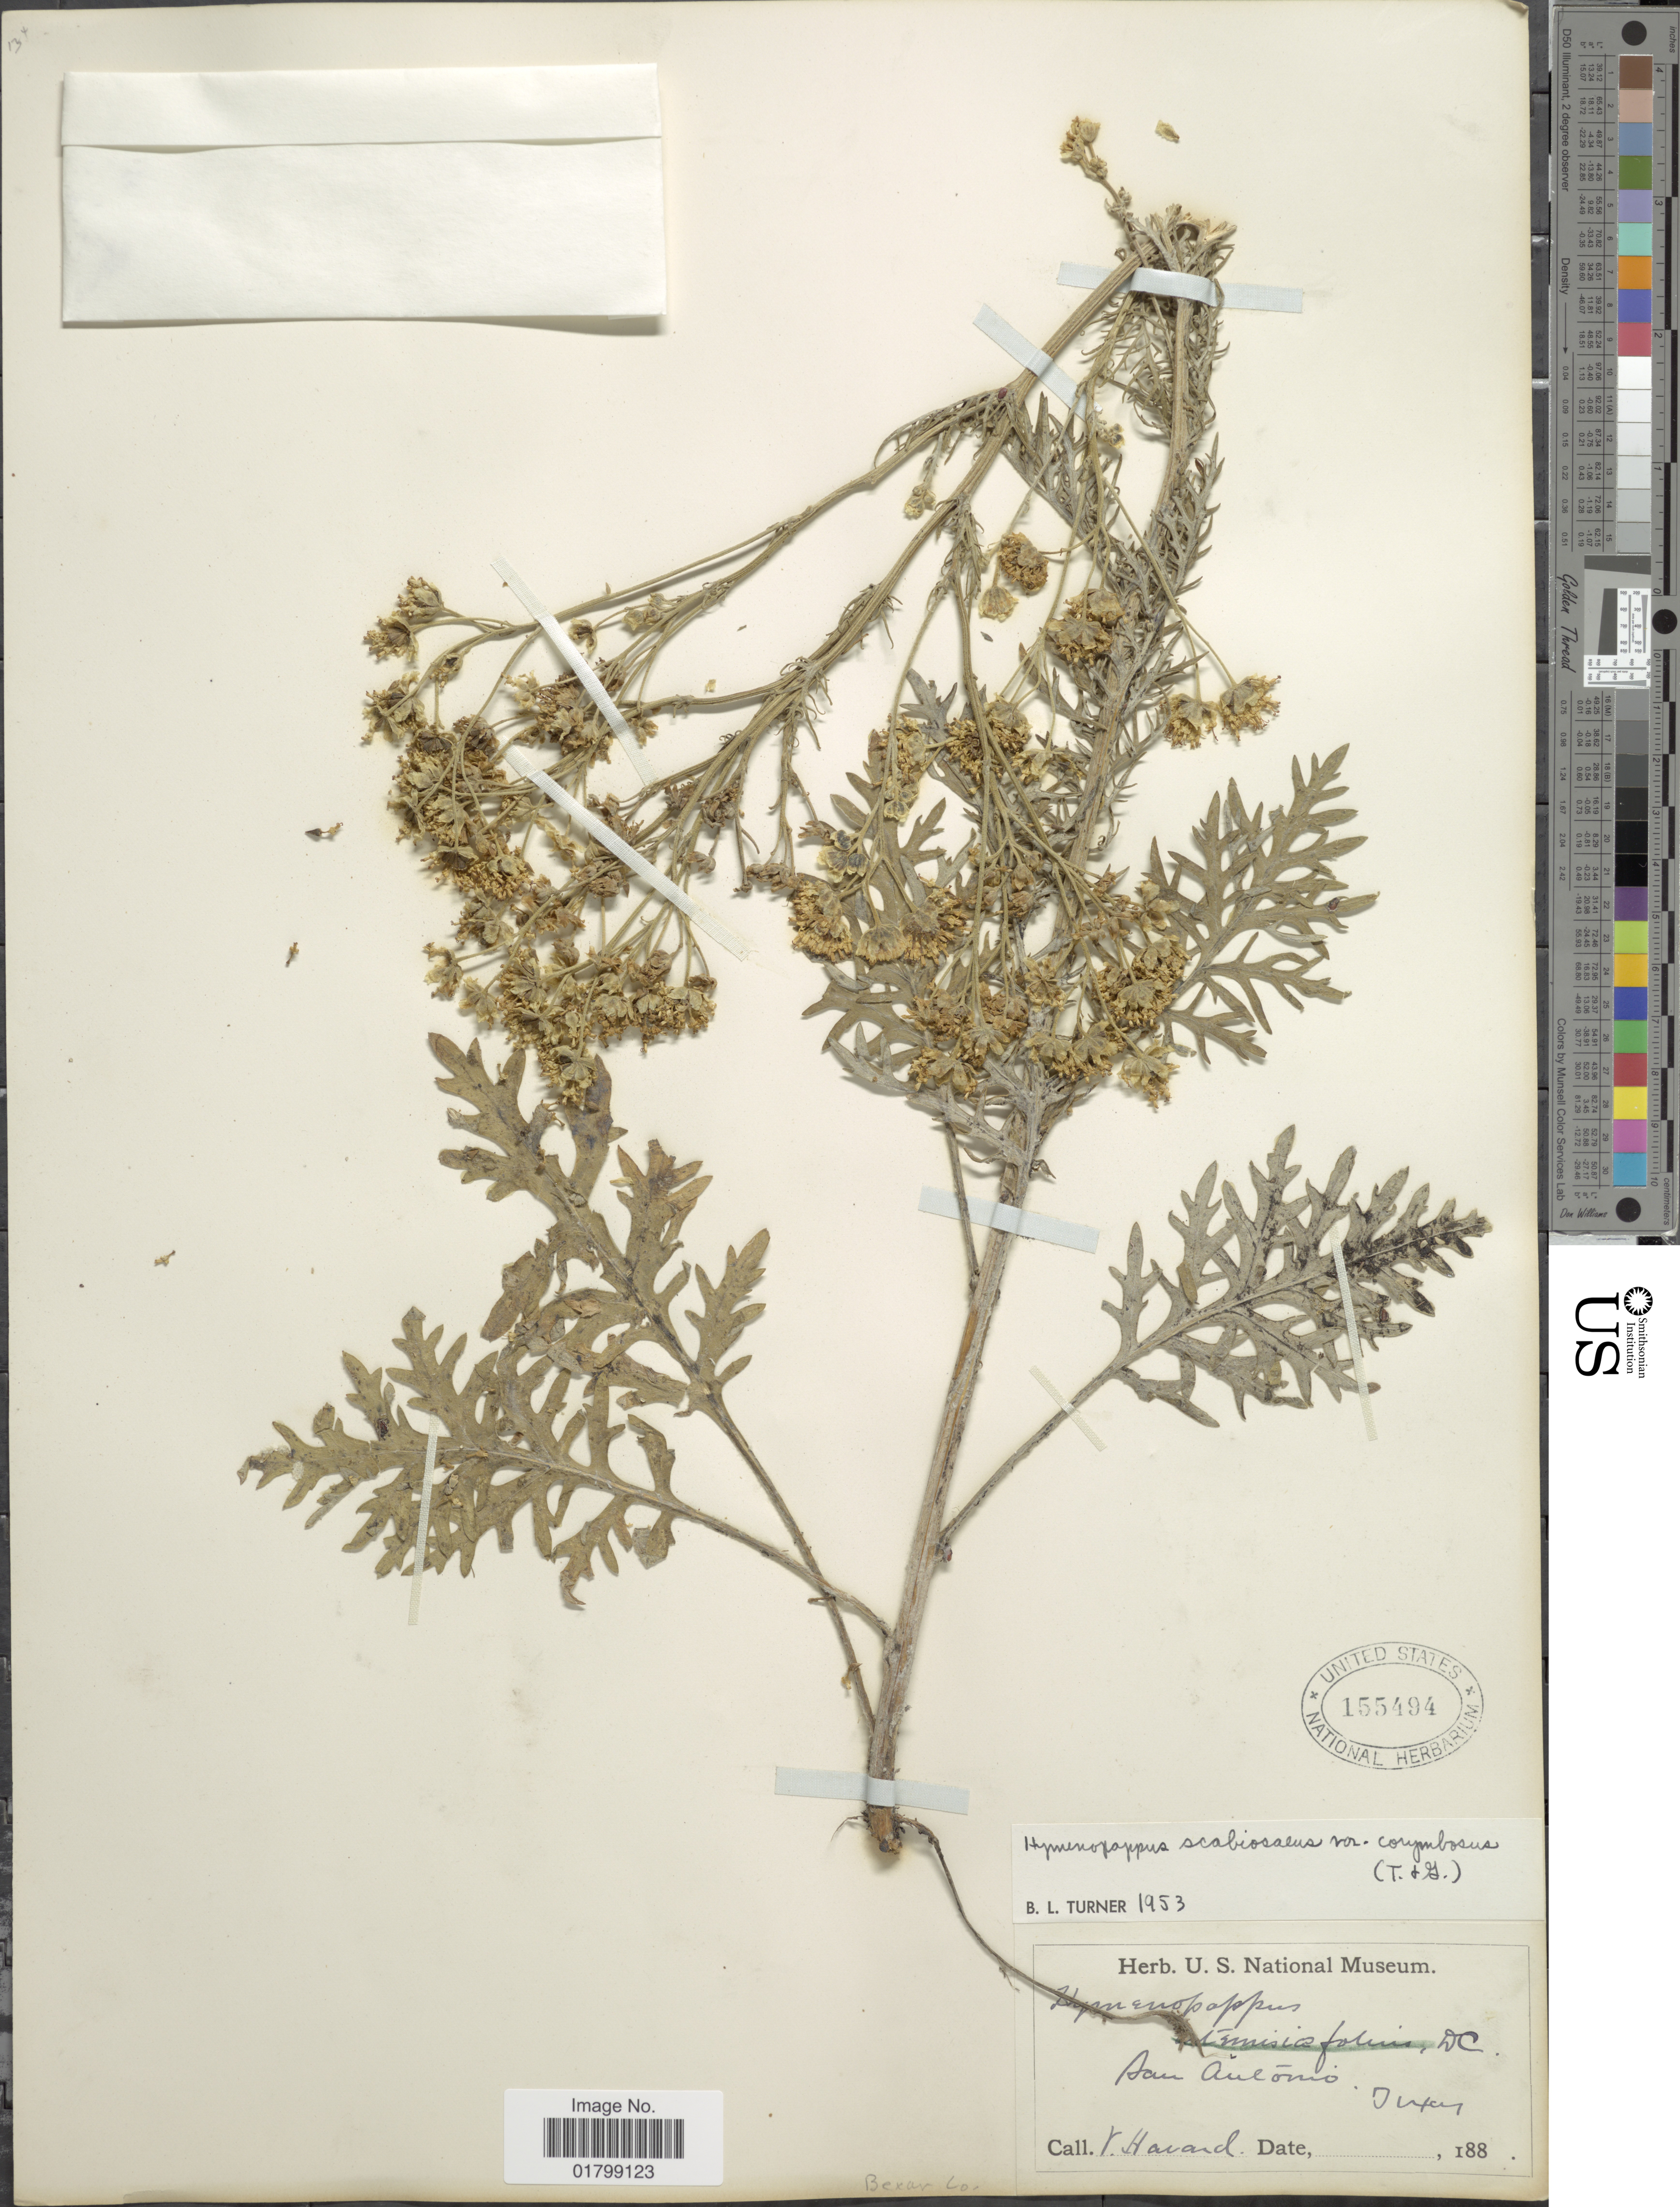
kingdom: Plantae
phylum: Tracheophyta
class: Magnoliopsida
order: Asterales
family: Asteraceae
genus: Hymenopappus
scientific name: Hymenopappus scabiosaeus var. corymbosus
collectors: V. Harvard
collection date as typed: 188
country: United States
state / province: Texas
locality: San Antonio, Bexar Co.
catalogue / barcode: US 155494